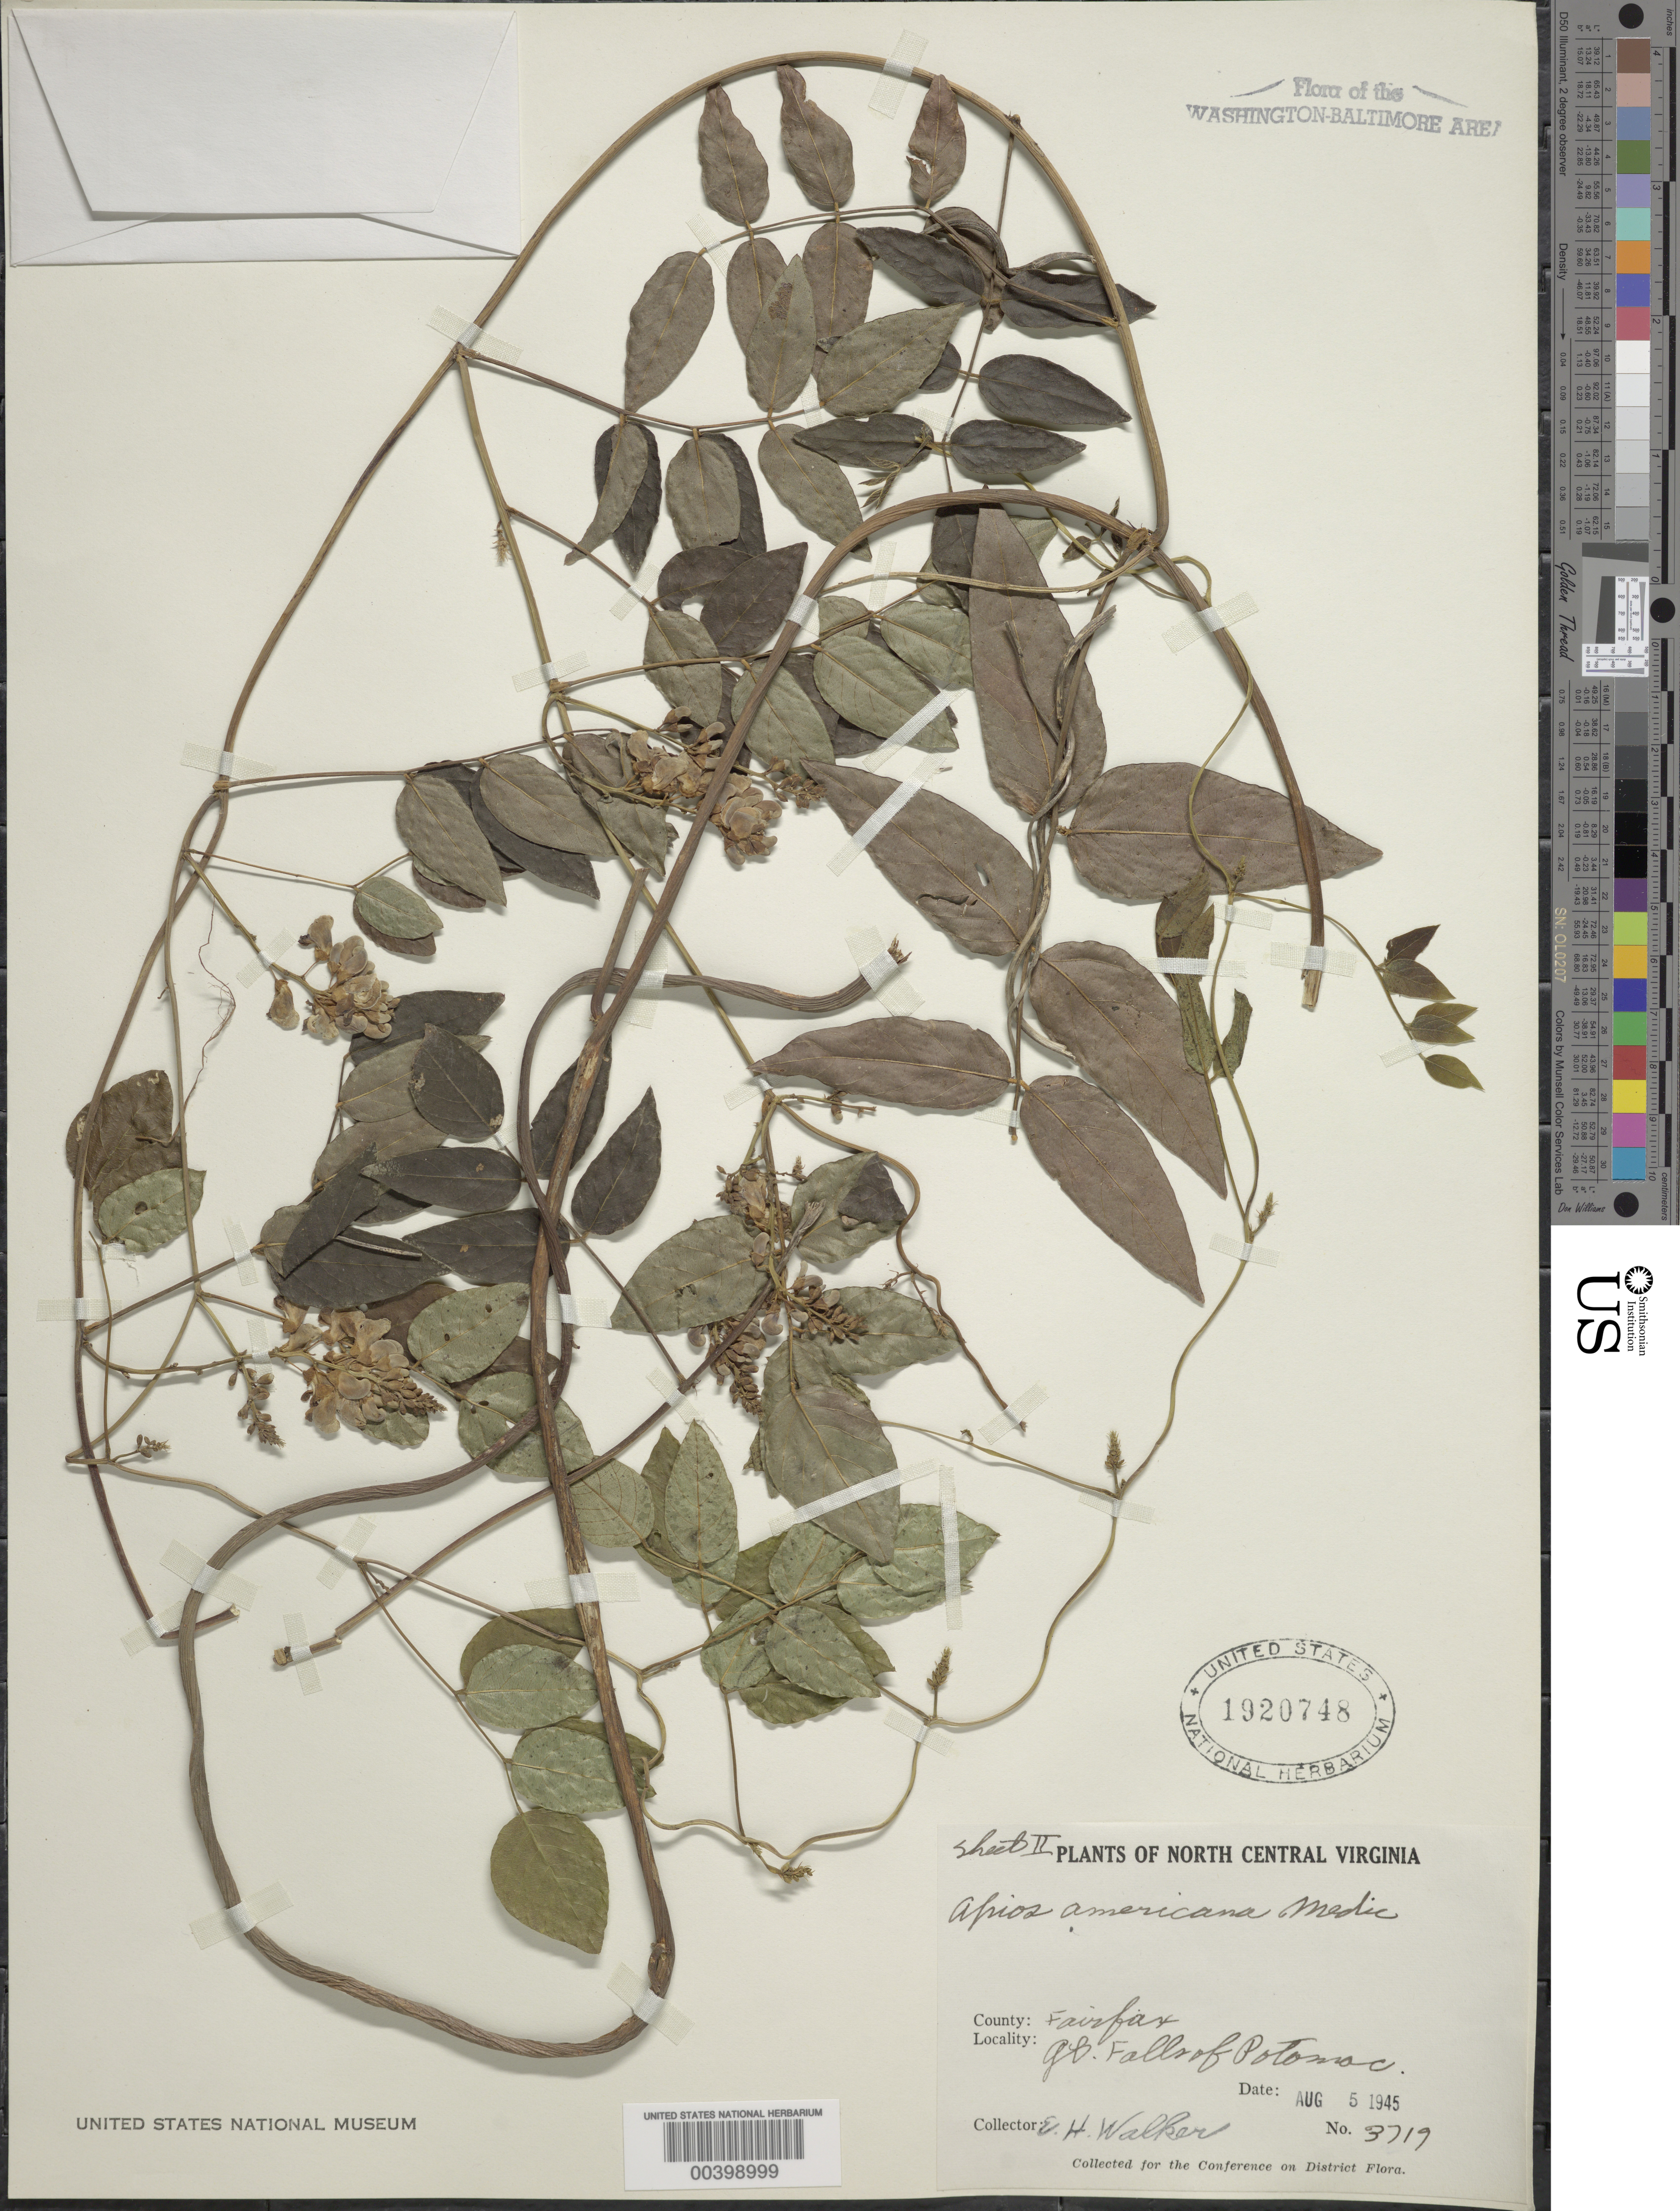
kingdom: Plantae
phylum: Tracheophyta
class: Magnoliopsida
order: Fabales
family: Fabaceae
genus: Apios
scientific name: Apios americana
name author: Medik.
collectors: E. H. Walker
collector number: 3719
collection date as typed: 05 Aug 1945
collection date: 1945-08-05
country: United States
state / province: Virginia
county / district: Fairfax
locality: Great Falls C. and O. Canal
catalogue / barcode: US 1920748